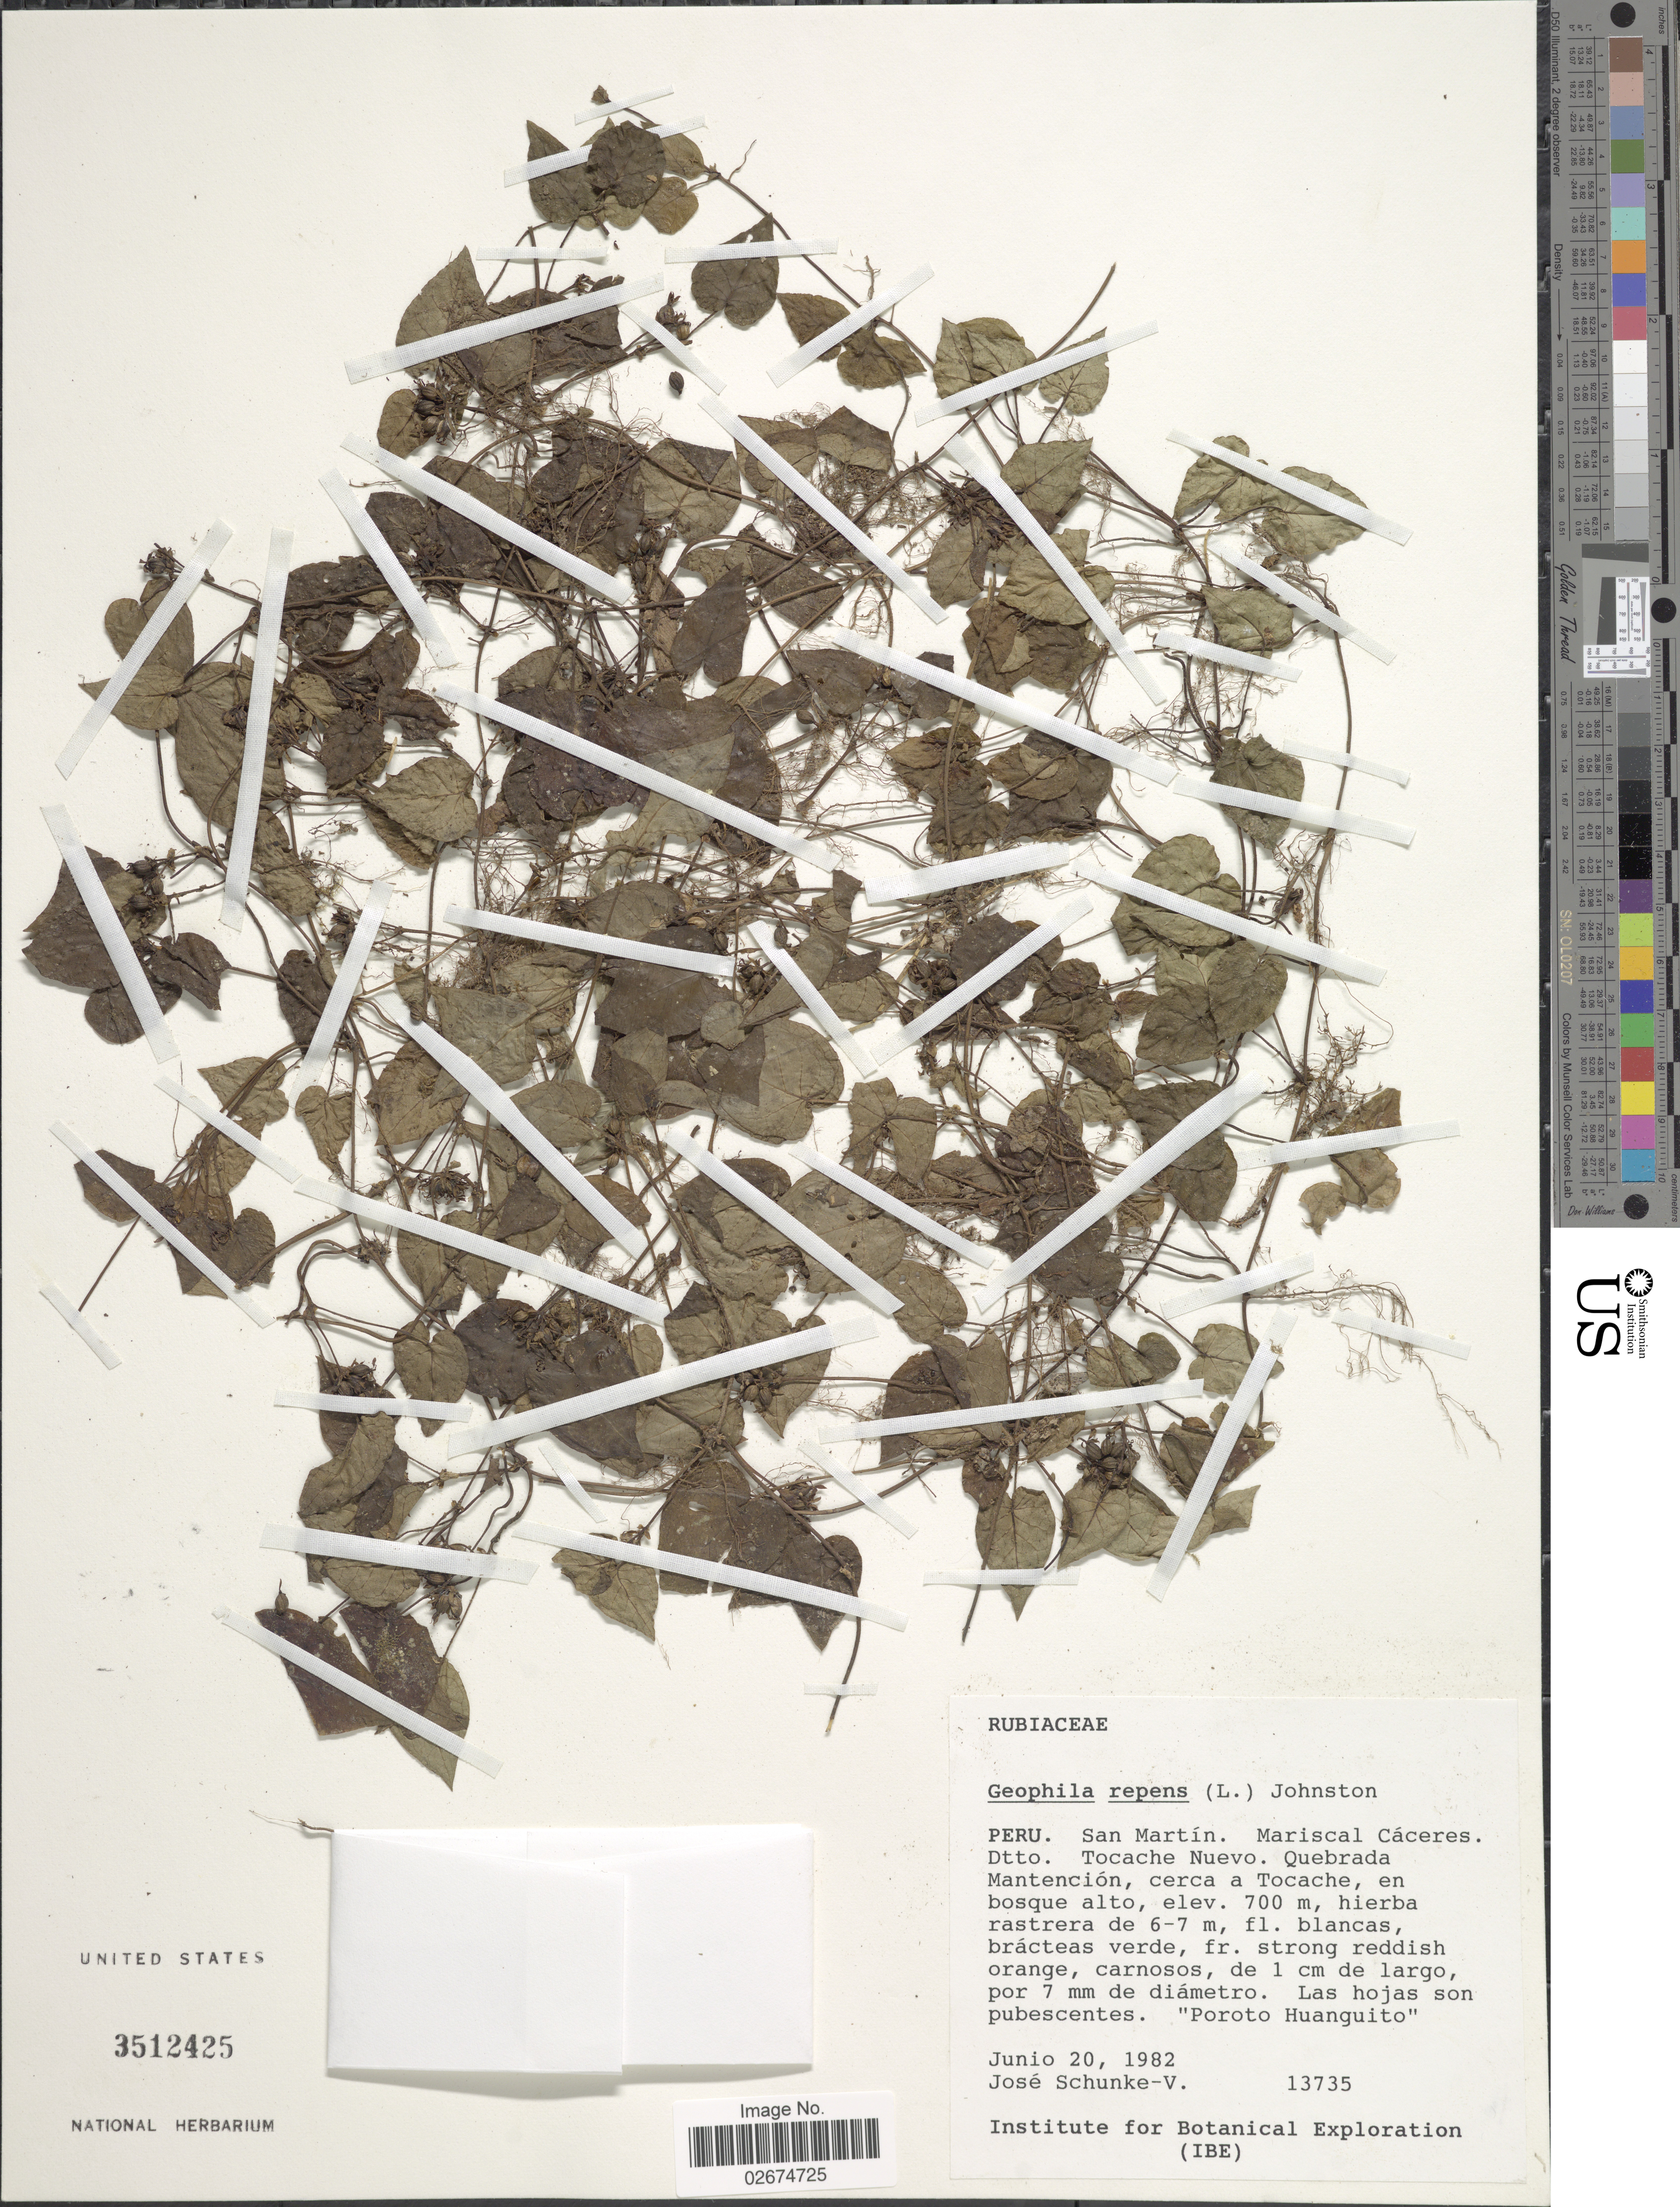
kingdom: Plantae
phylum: Tracheophyta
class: Magnoliopsida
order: Gentianales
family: Rubiaceae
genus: Carinta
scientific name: Carinta repens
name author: (L.) L.B. Sm. & Downs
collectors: J. Schunke Vigo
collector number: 13735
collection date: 1982-06-20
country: Peru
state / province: San Martín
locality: Mariscal Caceres, Dtto. Tochache Nuevo, Quebrada Mantencion, cerca a Tocache, en bosque alto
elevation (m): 700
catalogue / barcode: US 3512425